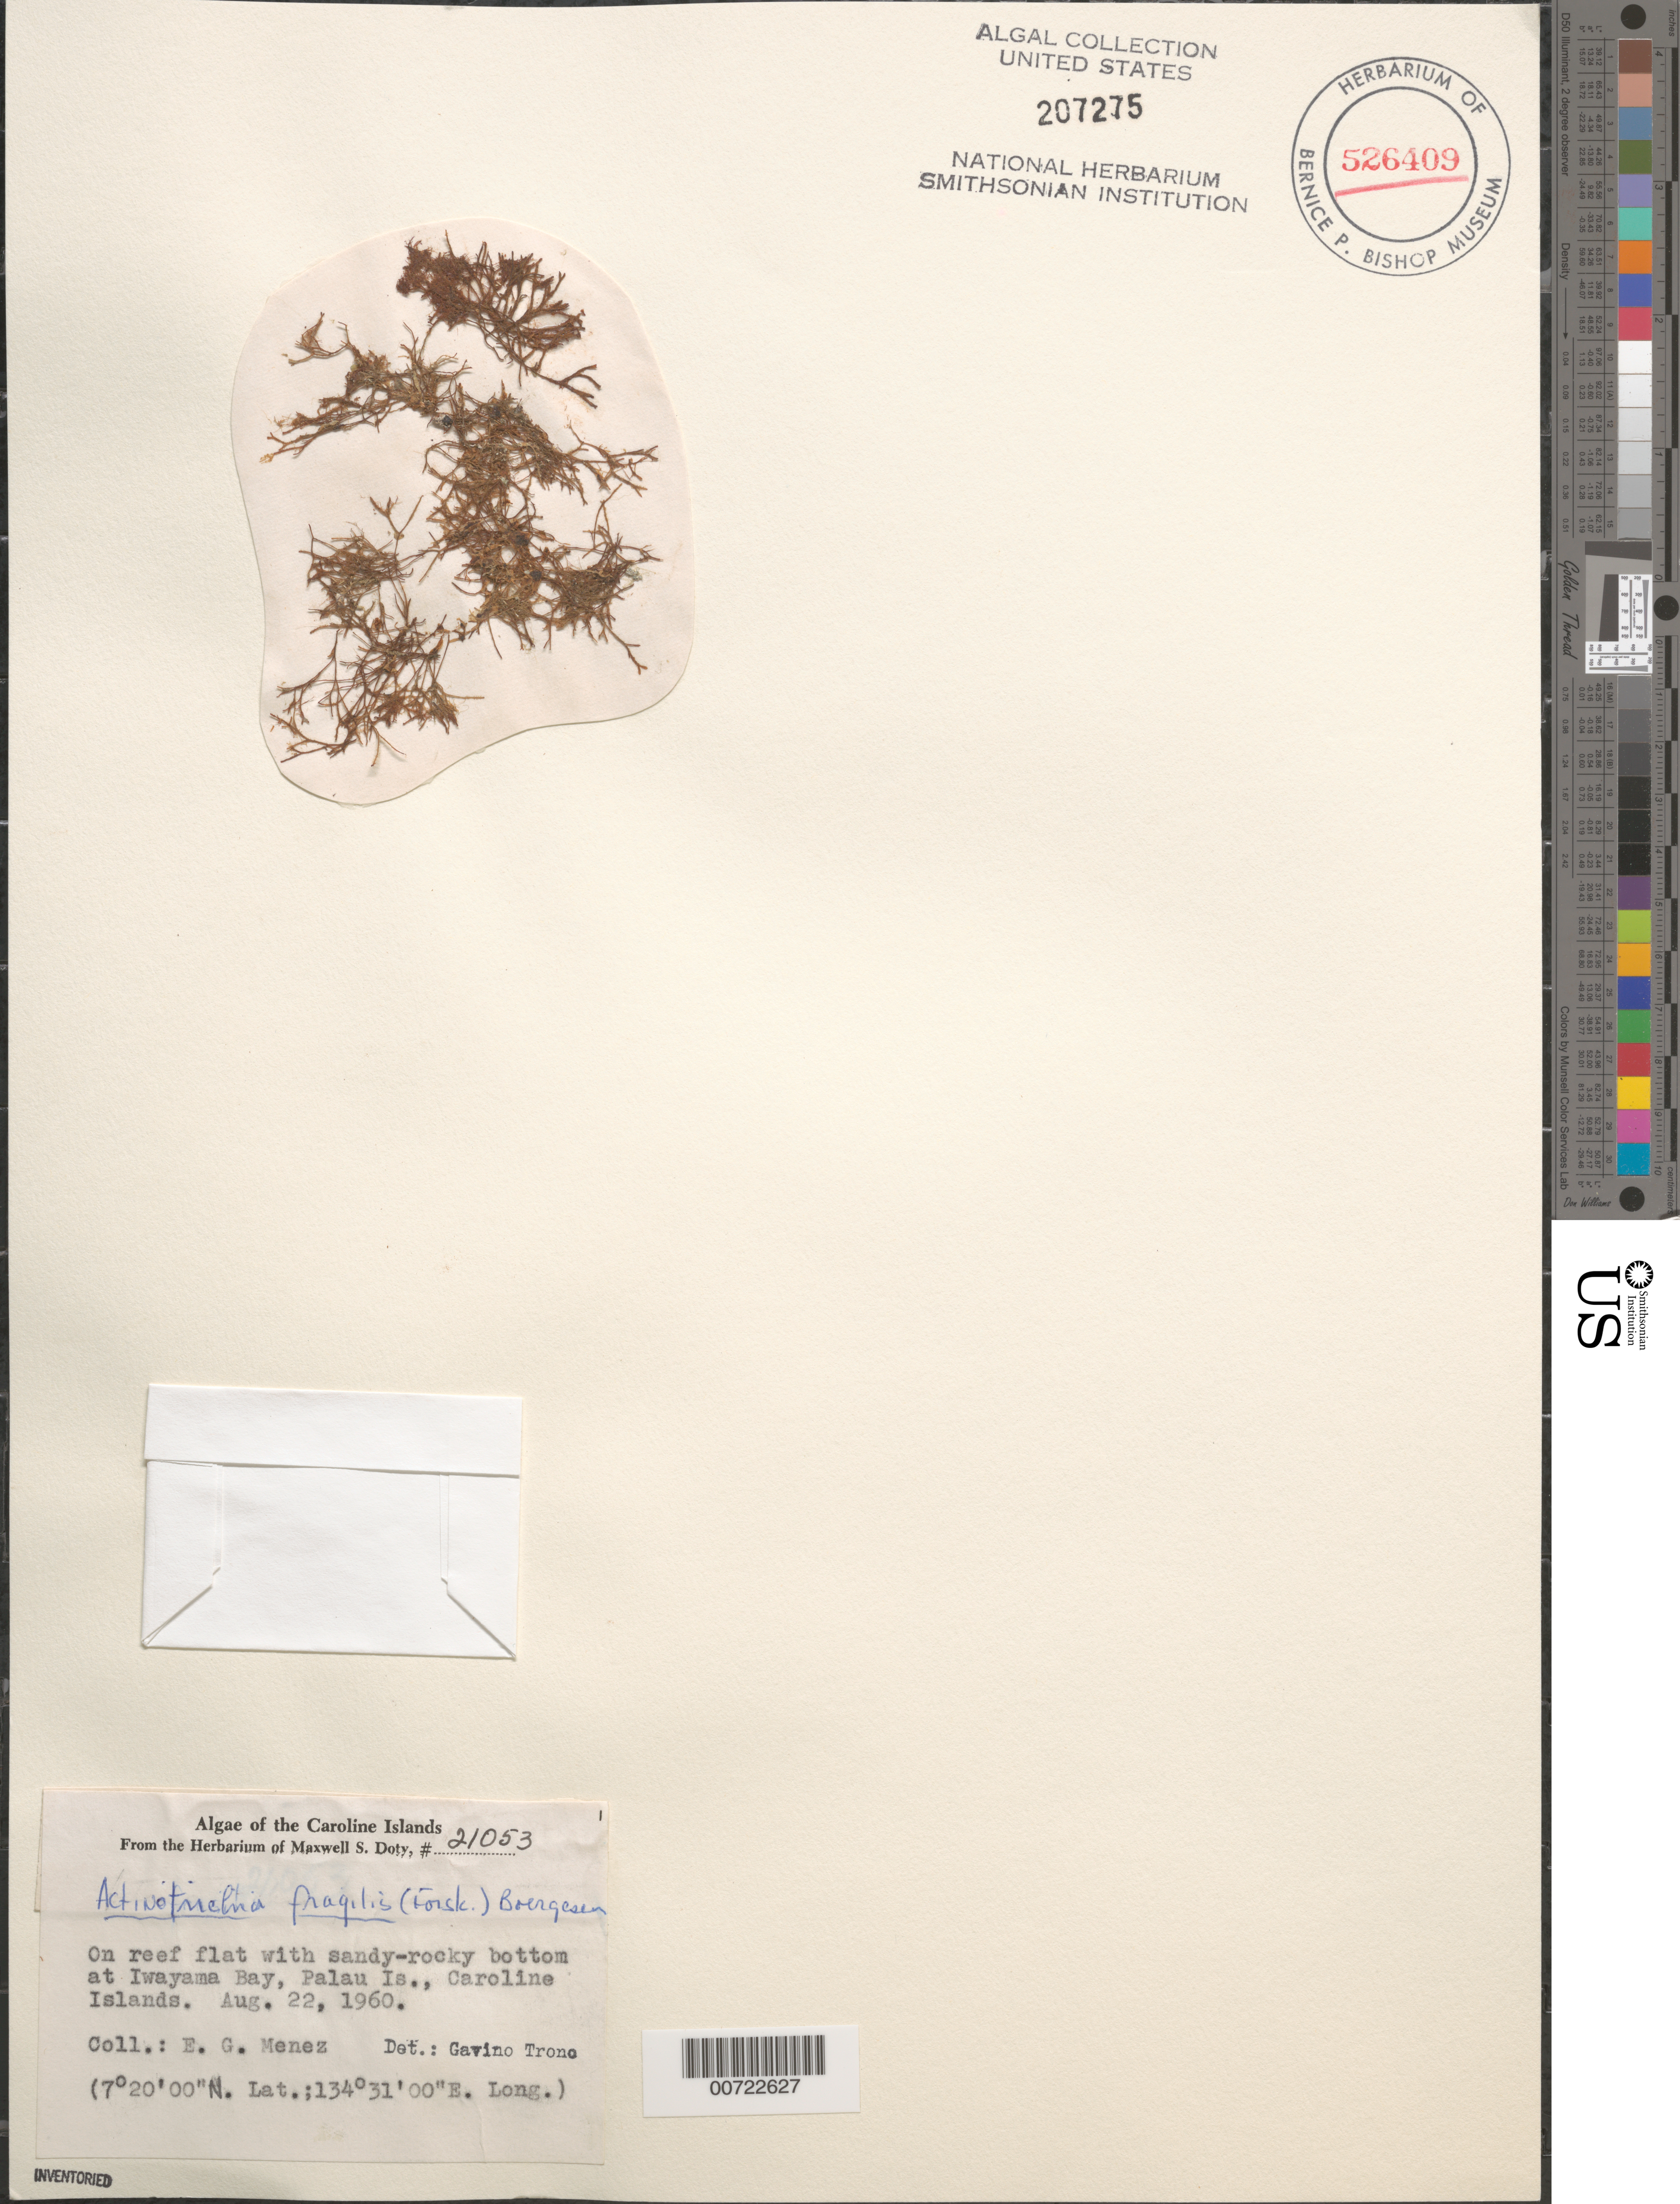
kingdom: Plantae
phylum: Rhodophyta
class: Florideophyceae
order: Nemaliales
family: Galaxauraceae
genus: Actinotrichia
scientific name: Actinotrichia fragilis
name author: (Forssk.) Børgesen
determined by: Trono, Gavino C., Jr.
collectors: Meñez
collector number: MSD 21053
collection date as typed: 22 Aug 1960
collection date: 1960-08-22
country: Palau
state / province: Koror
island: Oreor (Koror)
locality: Iwayama Bay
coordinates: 7 20' 00" N. Lat., 134 31' 00" E. Long.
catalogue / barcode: US 207275